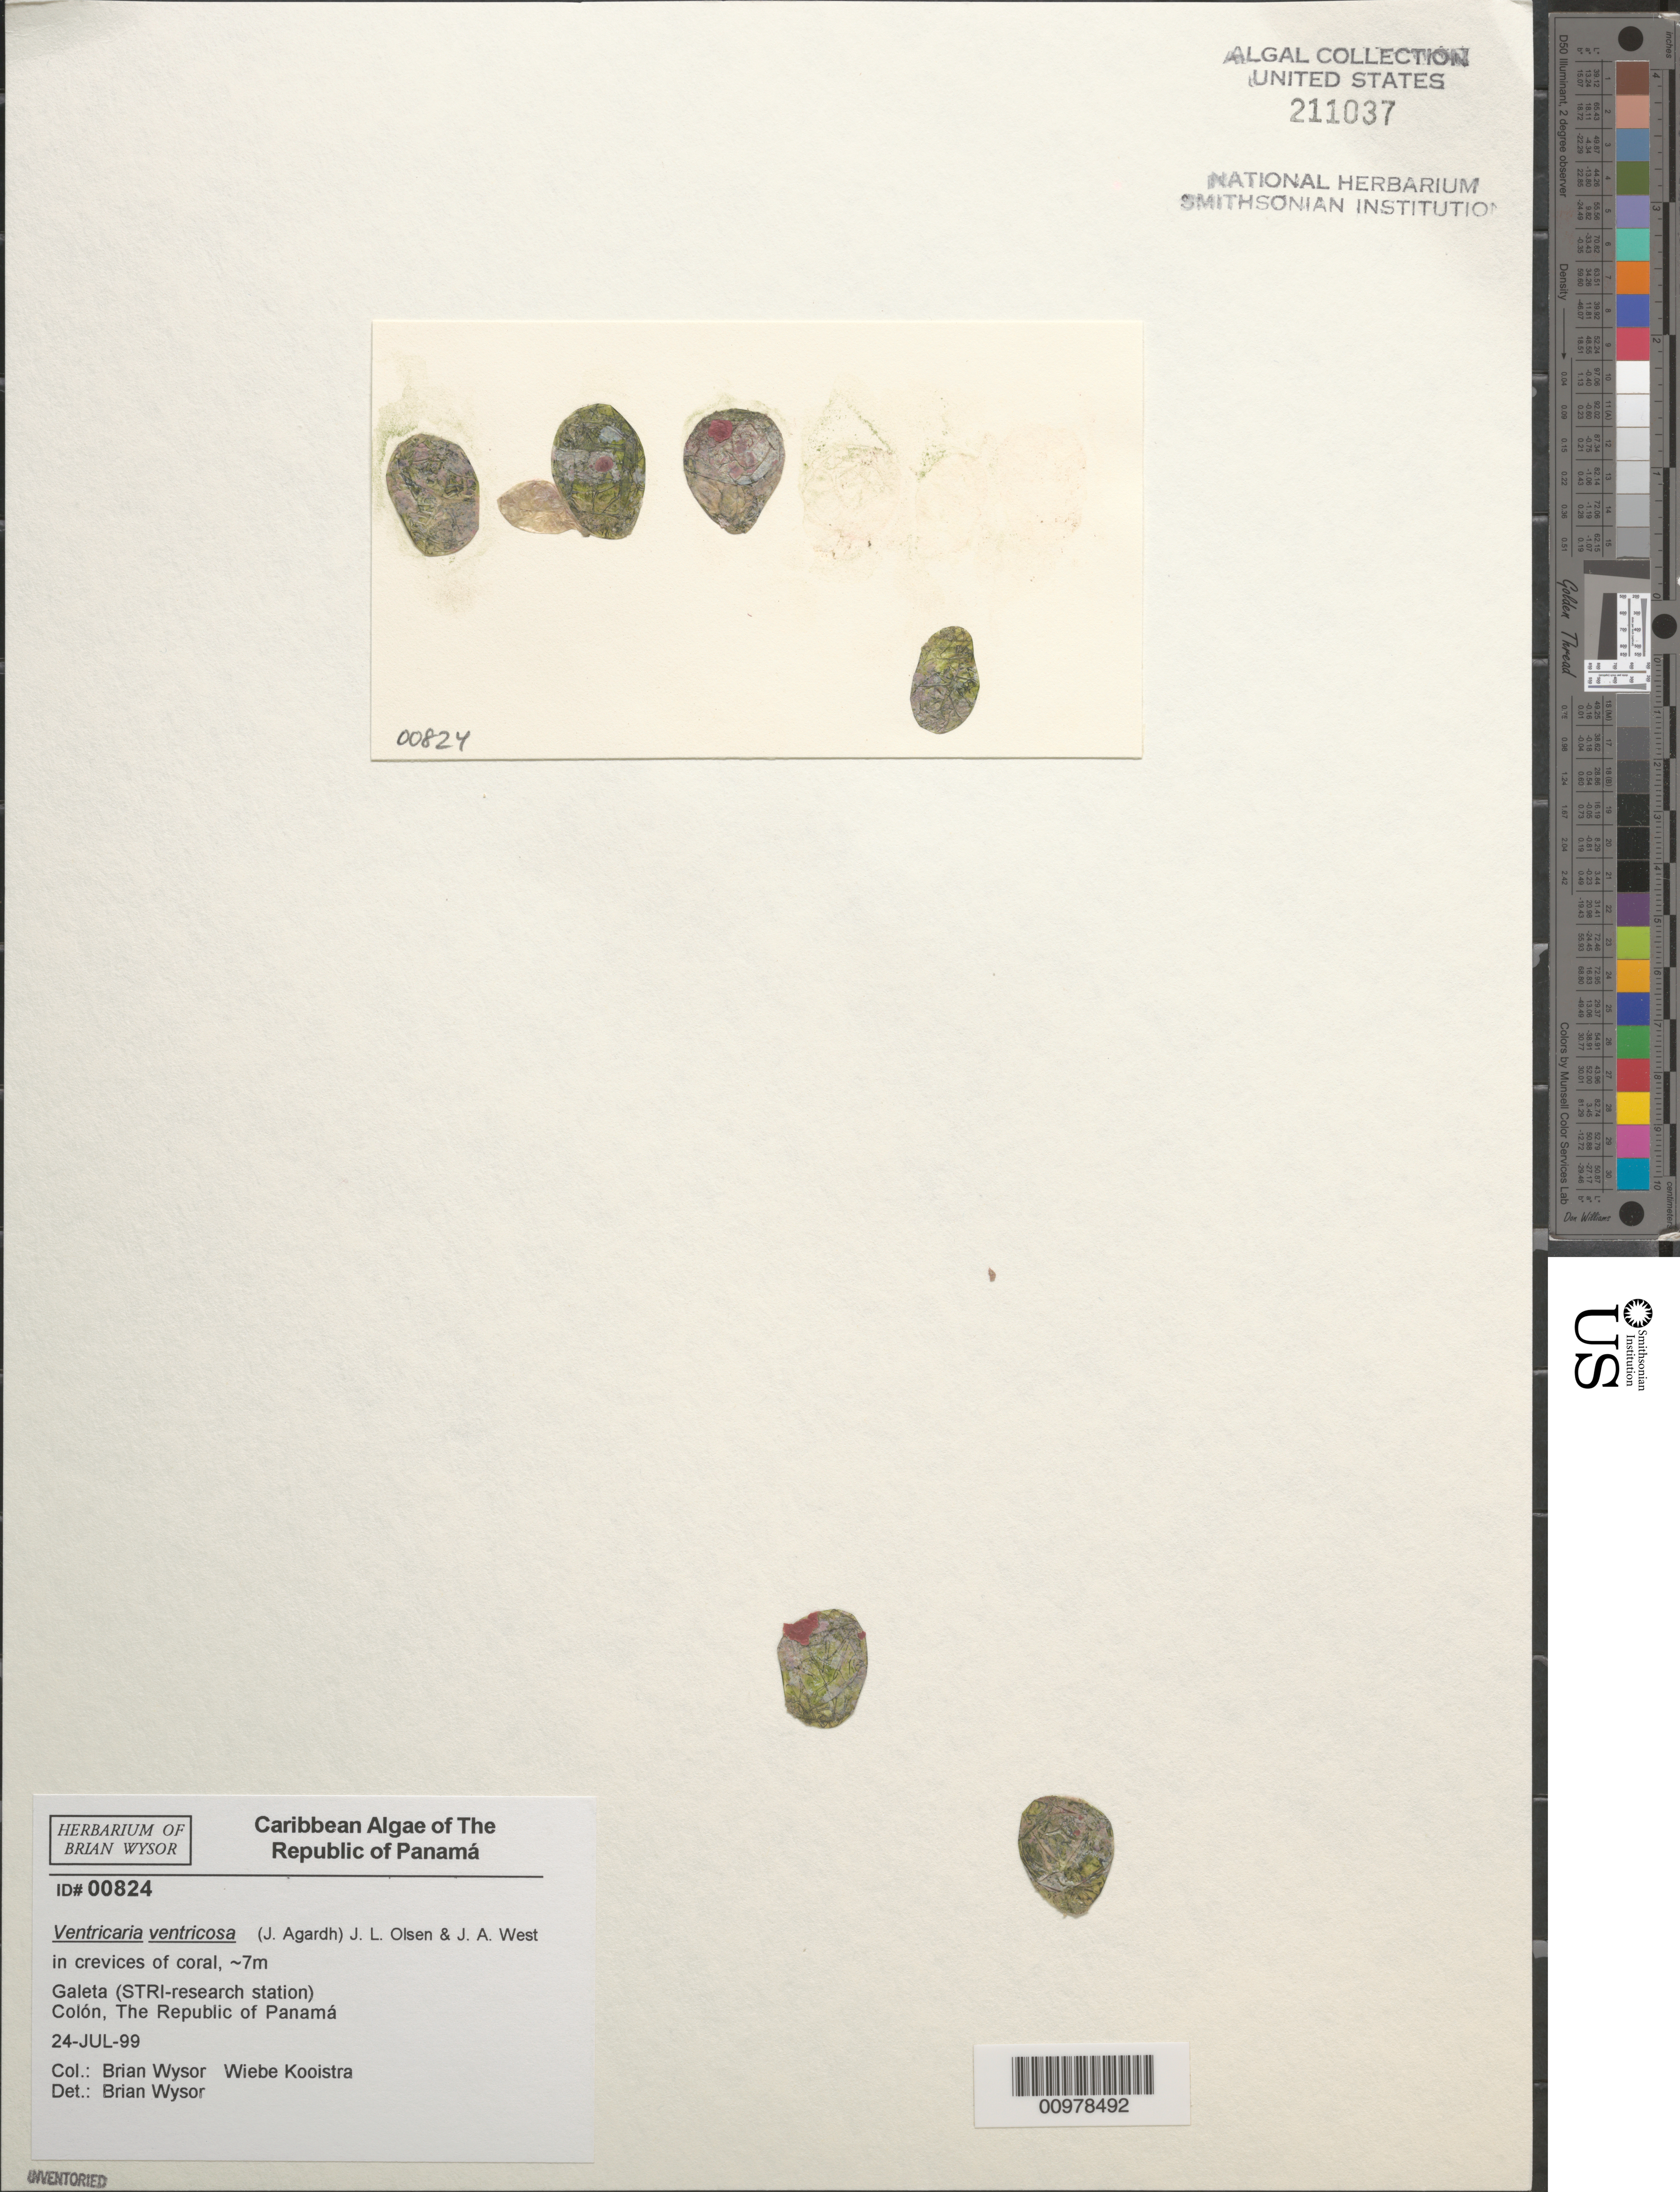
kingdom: Plantae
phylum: Chlorophyta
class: Ulvophyceae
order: Siphonocladales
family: Valoniaceae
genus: Valonia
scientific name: Valonia ventricosa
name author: J. Agardh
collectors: B. Wysor & W. Kooistra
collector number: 00824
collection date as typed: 24 Jul 1999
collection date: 1999-07-24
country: Panama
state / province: Colón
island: Galeta Island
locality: STRI (Smithsonian Tropical Research Institute) research station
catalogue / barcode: US 211037